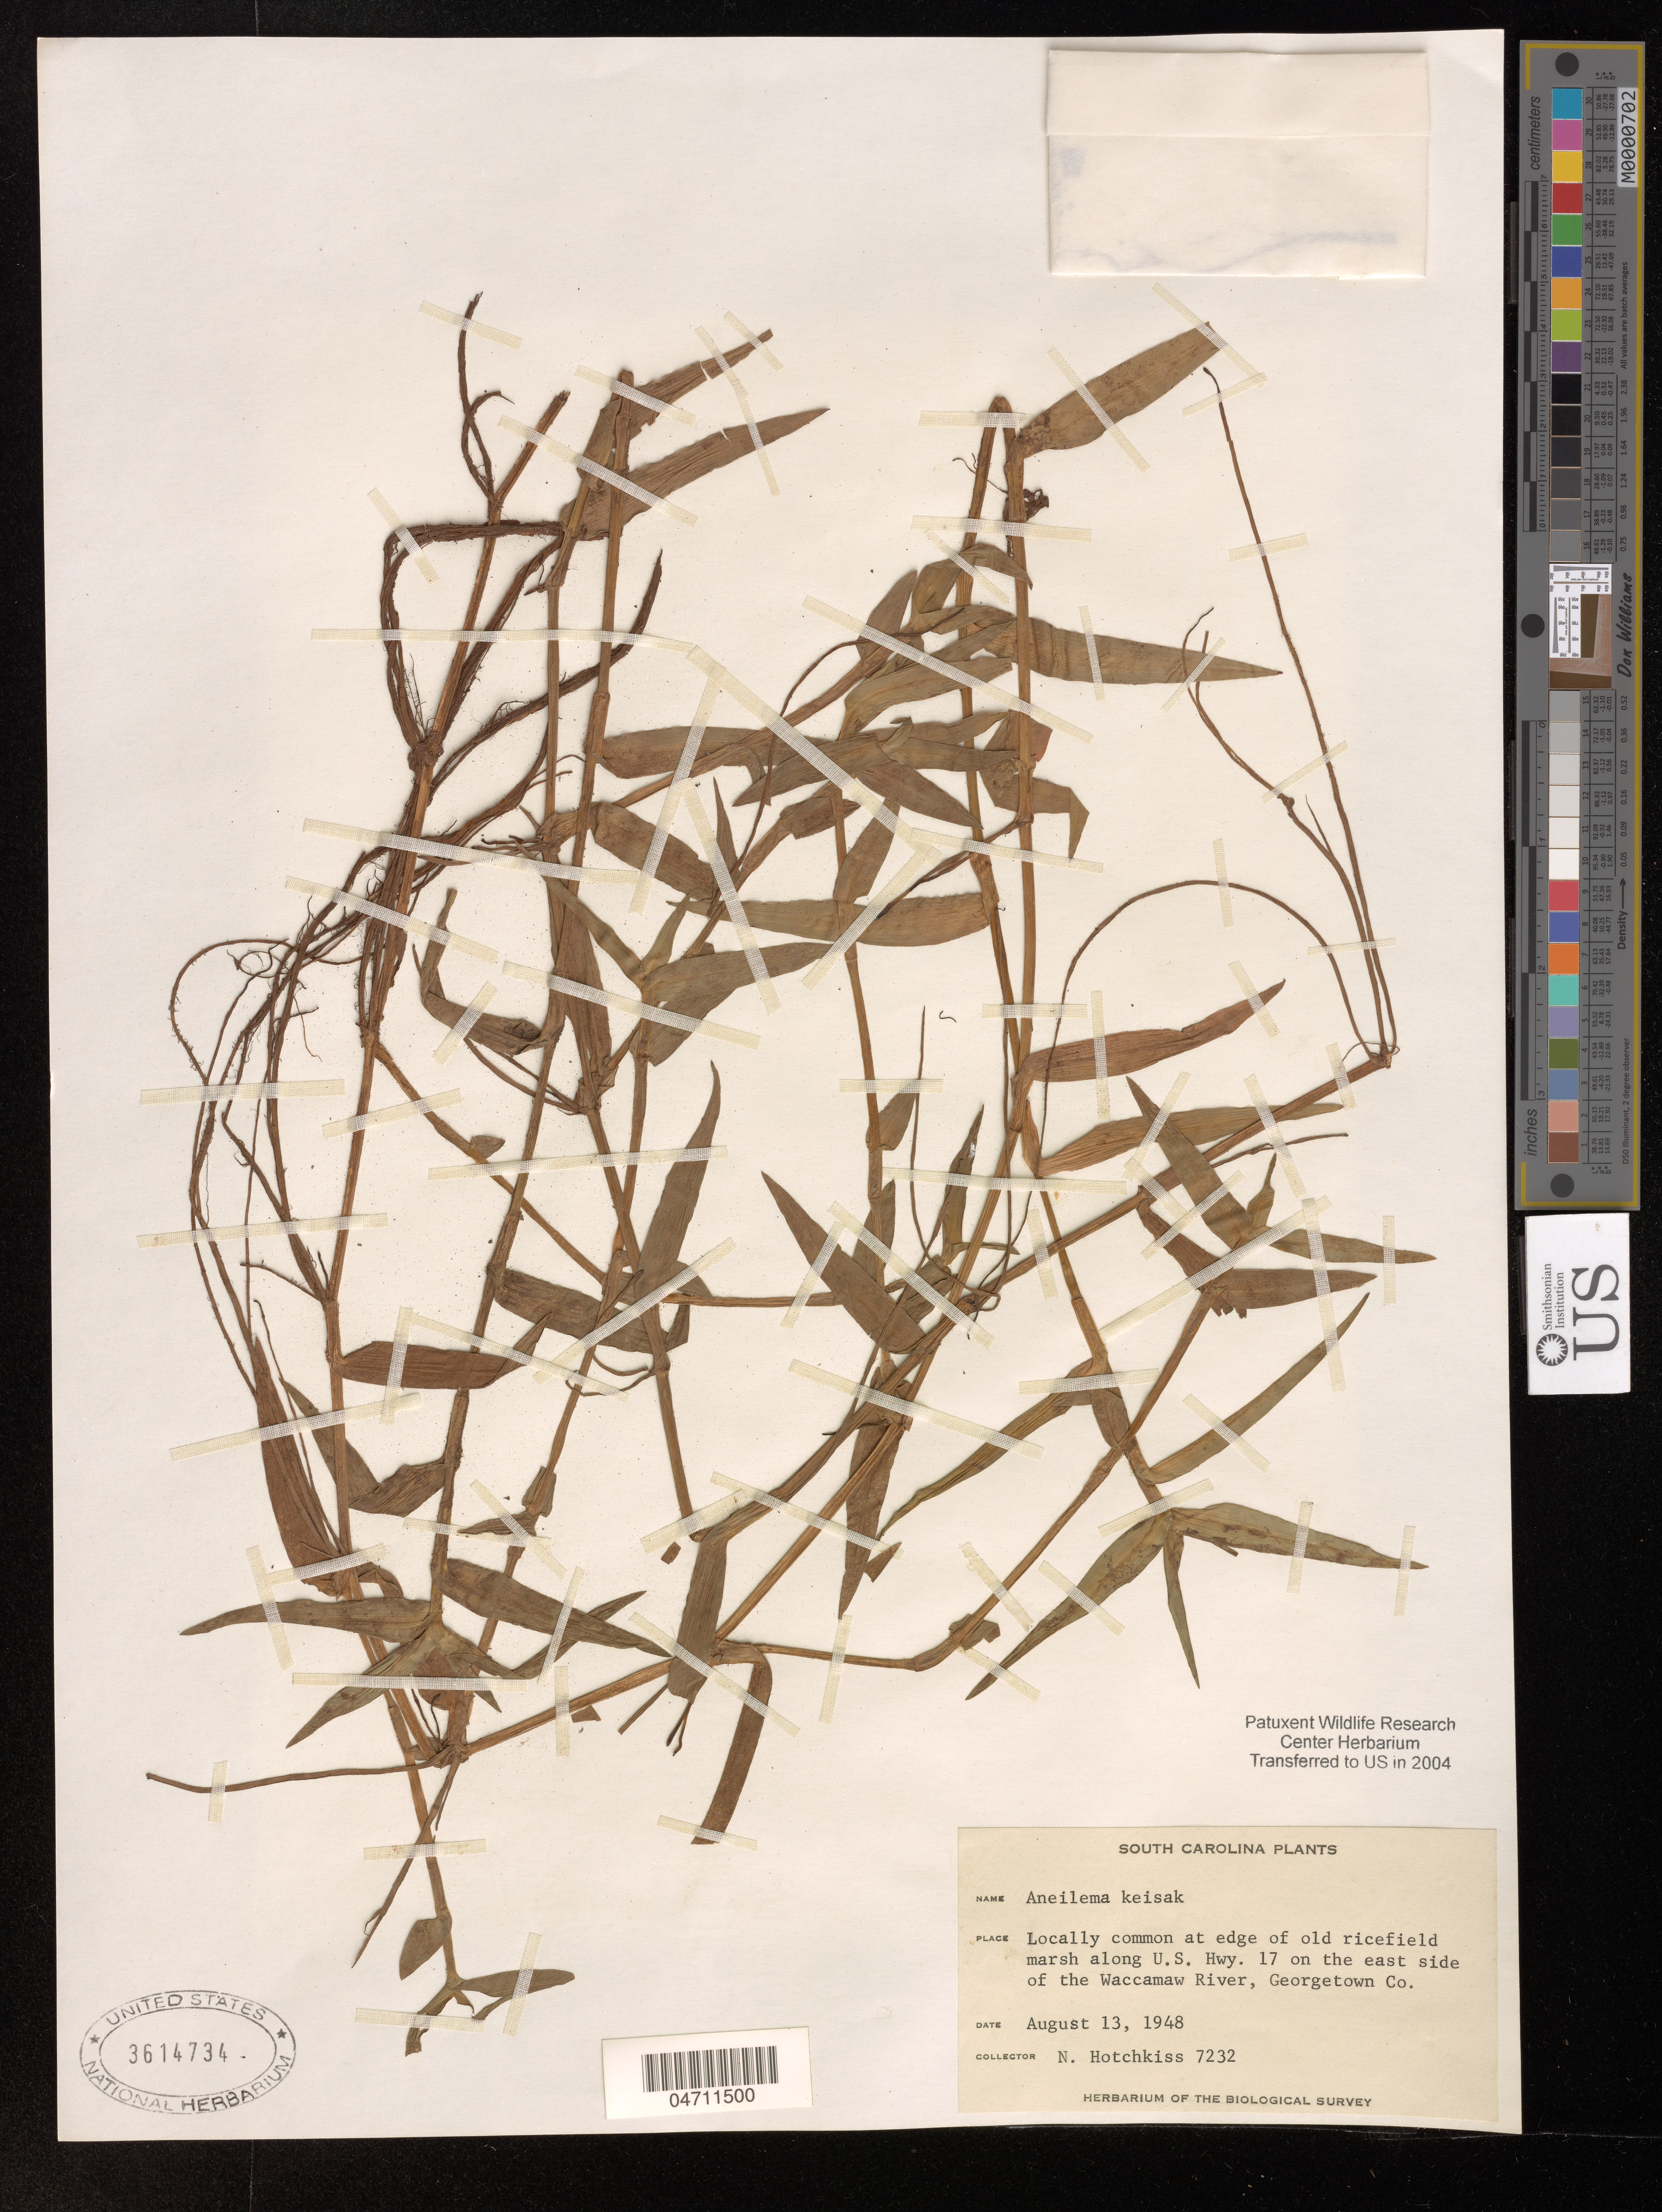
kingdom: Plantae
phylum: Tracheophyta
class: Liliopsida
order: Commelinales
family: Commelinaceae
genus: Aneilema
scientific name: Aneilema keisak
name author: (Hassk.) Hand.-Mazz.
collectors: N. Hotchkiss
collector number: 7232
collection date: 1948-08-13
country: United States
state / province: South Carolina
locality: At edge of ricefield marsh along U.S. Hwy. 17 on the east side of the Waccamaw River, Georgetown Co.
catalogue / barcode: US 3614734